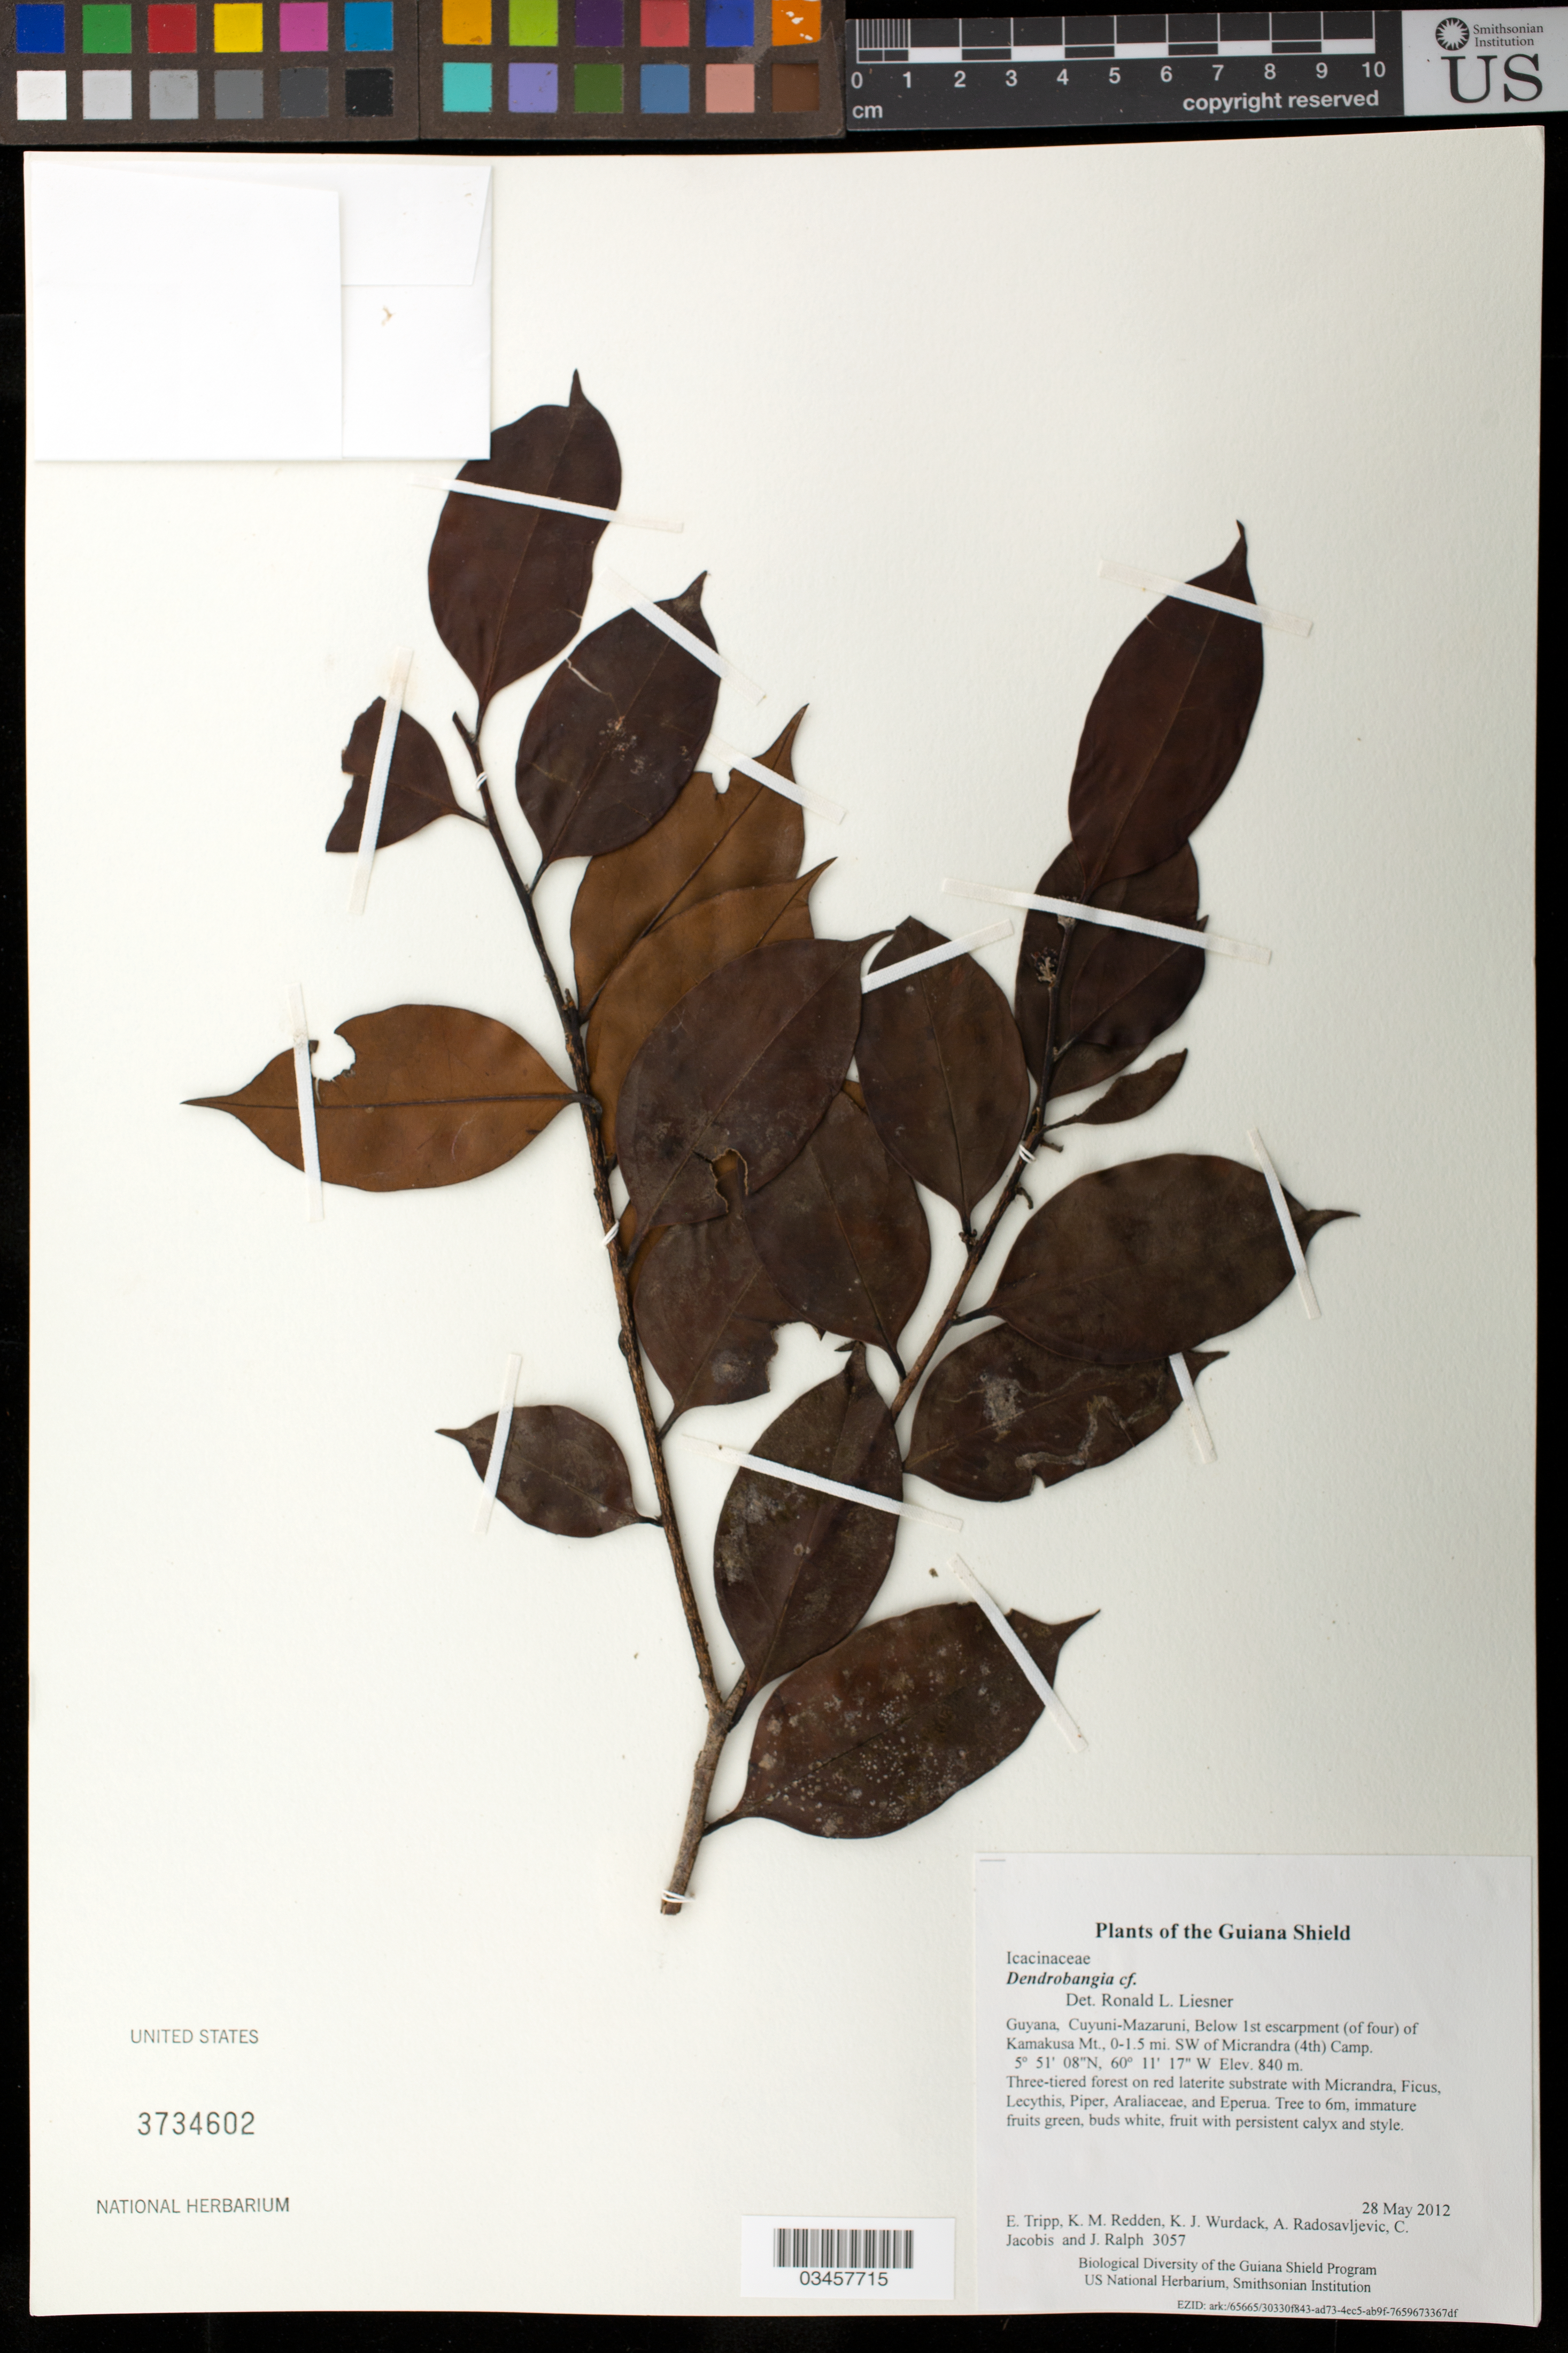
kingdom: Plantae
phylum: Tracheophyta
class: Magnoliopsida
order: Metteniusales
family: Metteniusaceae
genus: Dendrobangia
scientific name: Dendrobangia sp.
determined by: Liesner, R. L.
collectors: E. Tripp, K. M. Redden, K. Wurdack, A. Radosavljevic, C. Jacobis & J. Ralph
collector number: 3057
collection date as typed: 28 May 2012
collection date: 2012-05-28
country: Guyana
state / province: Cuyuni-Mazaruni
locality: Below 1st escarpment (of four) of Kamakusa Mt., 0-1.5 mi. SW of Micrandra (4th) Camp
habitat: Three-tiered forest on red laterite substrate with Micrandra, Ficus, Lecythis, Piper, Araliaceae, and Eperua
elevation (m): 840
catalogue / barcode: US 3734602